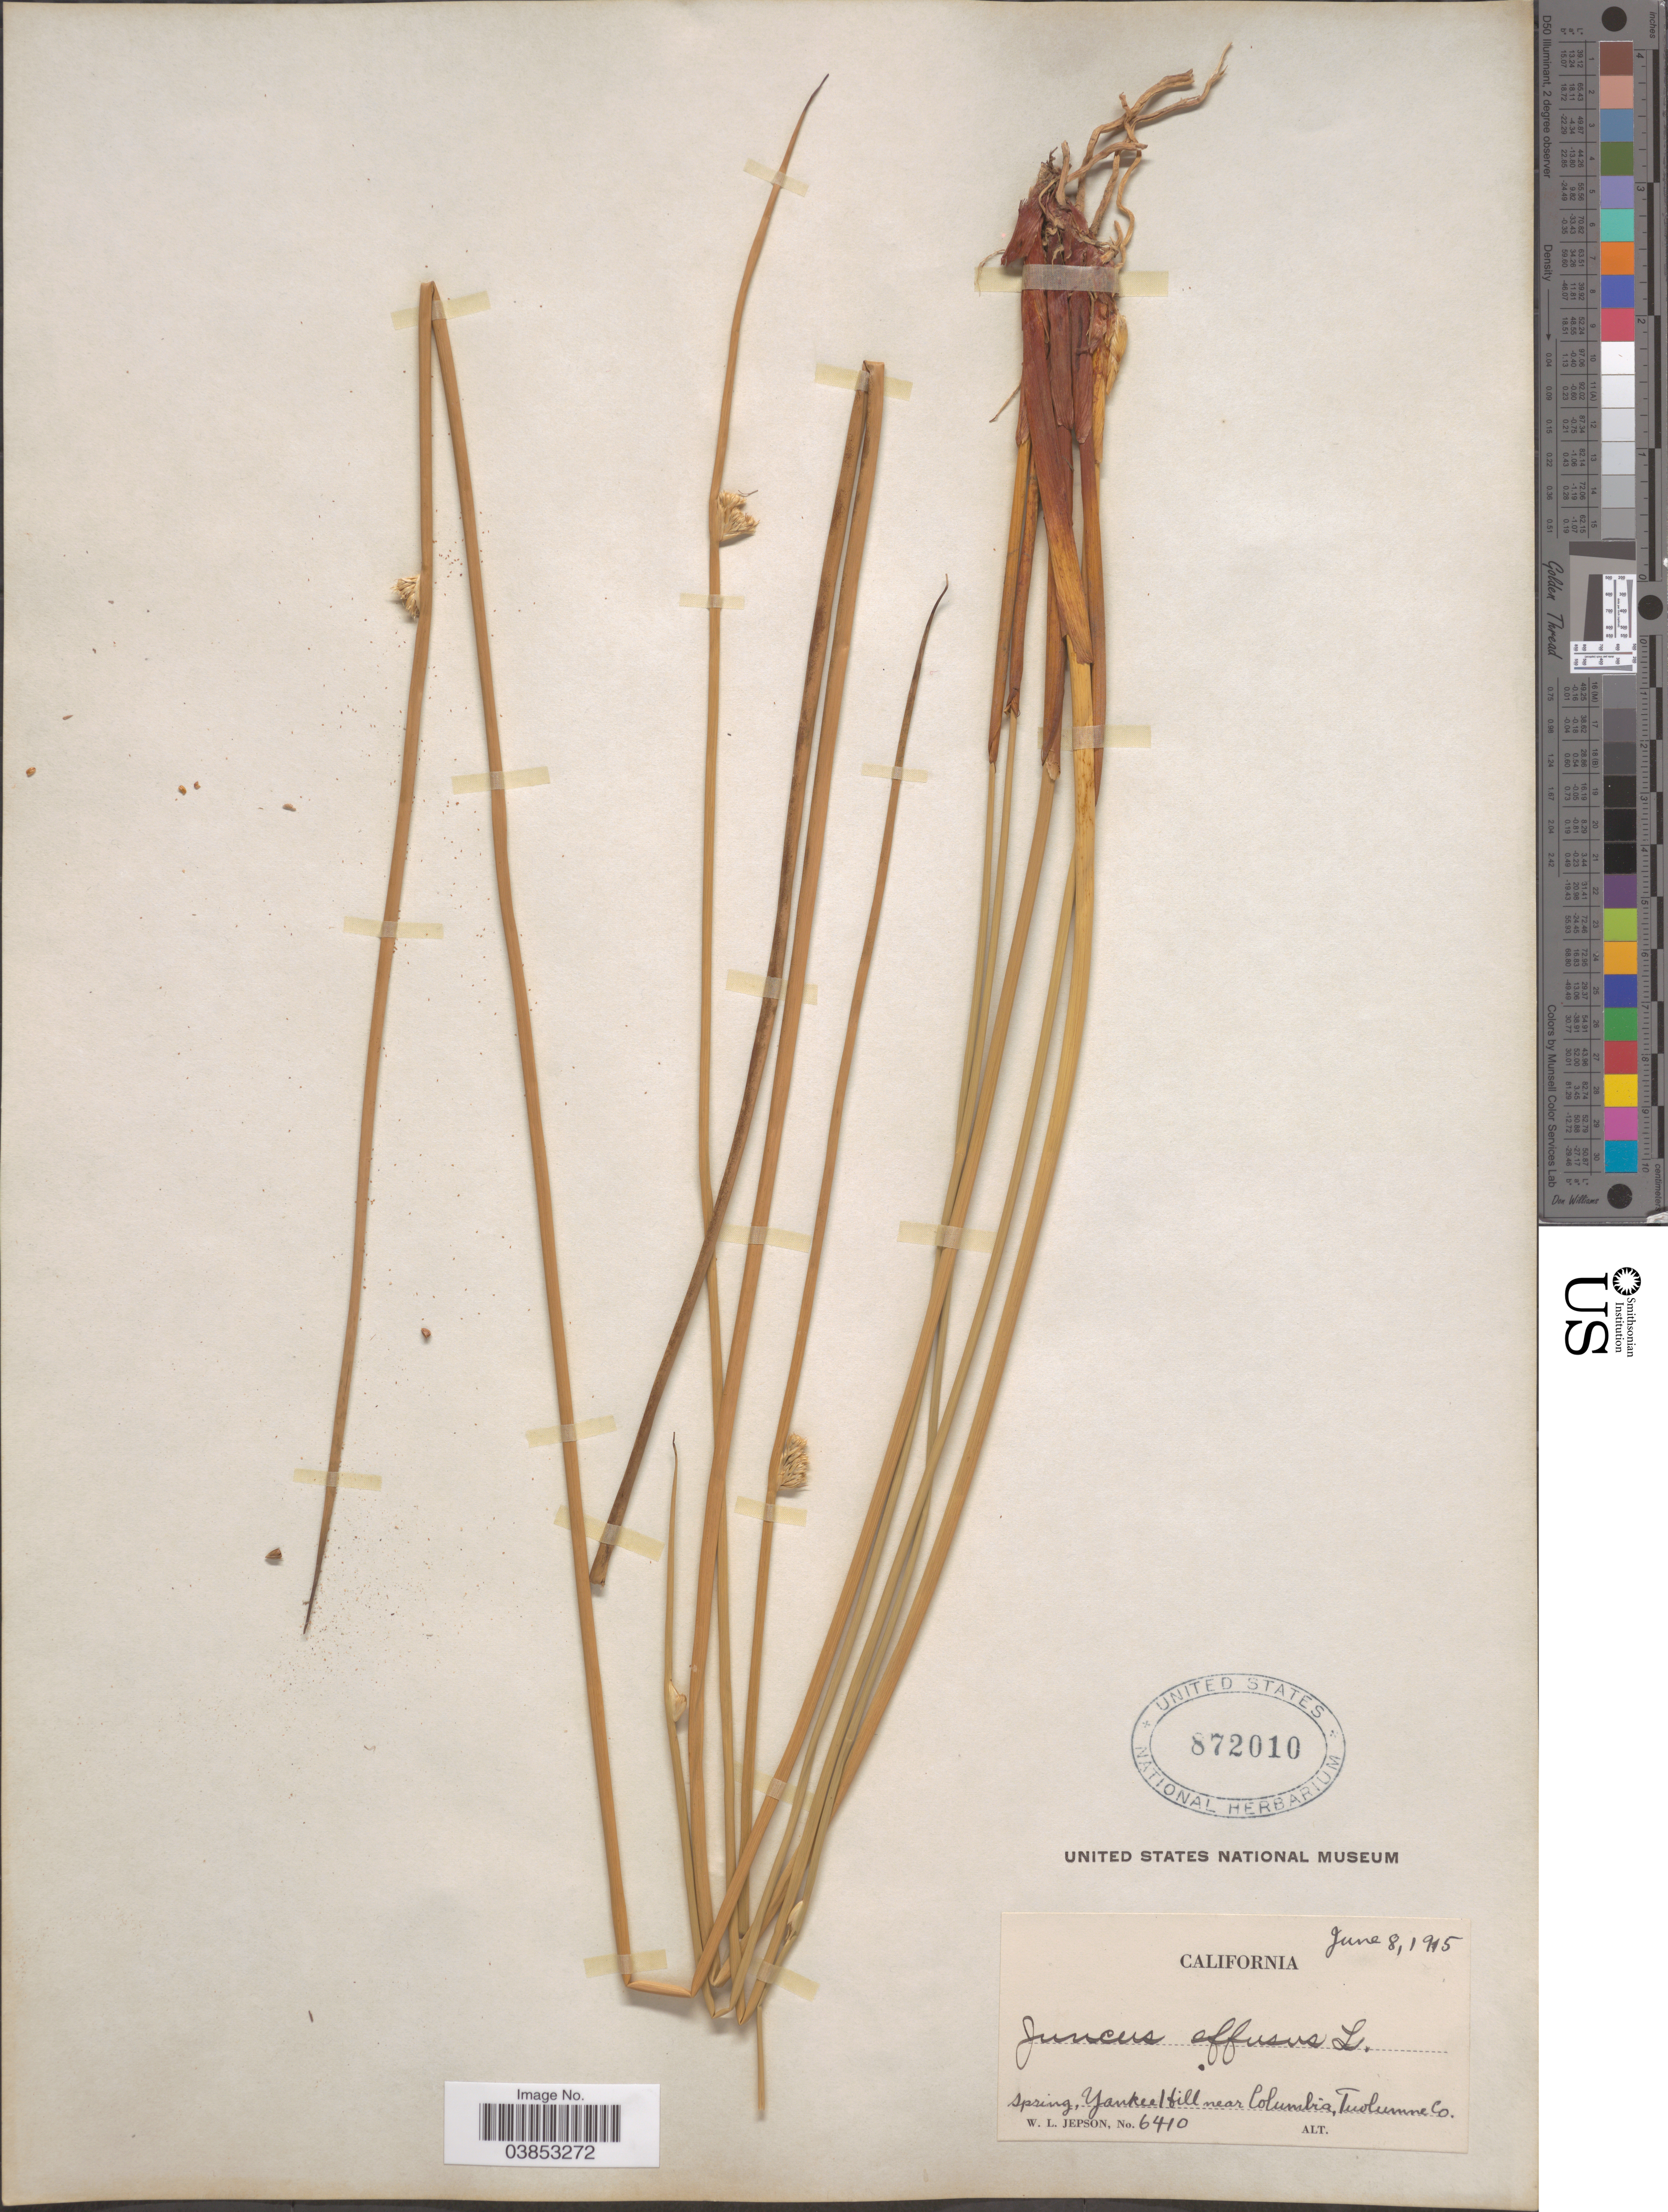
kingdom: Plantae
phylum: Tracheophyta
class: Liliopsida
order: Poales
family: Juncaceae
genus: Juncus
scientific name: Juncus effusus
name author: L.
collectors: W. L. Jepson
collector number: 6410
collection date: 1915-06-08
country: United States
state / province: California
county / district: Tuolumne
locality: Spring, Yankee Hill near Columbia, Tuolumne Co.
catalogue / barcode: US 872010